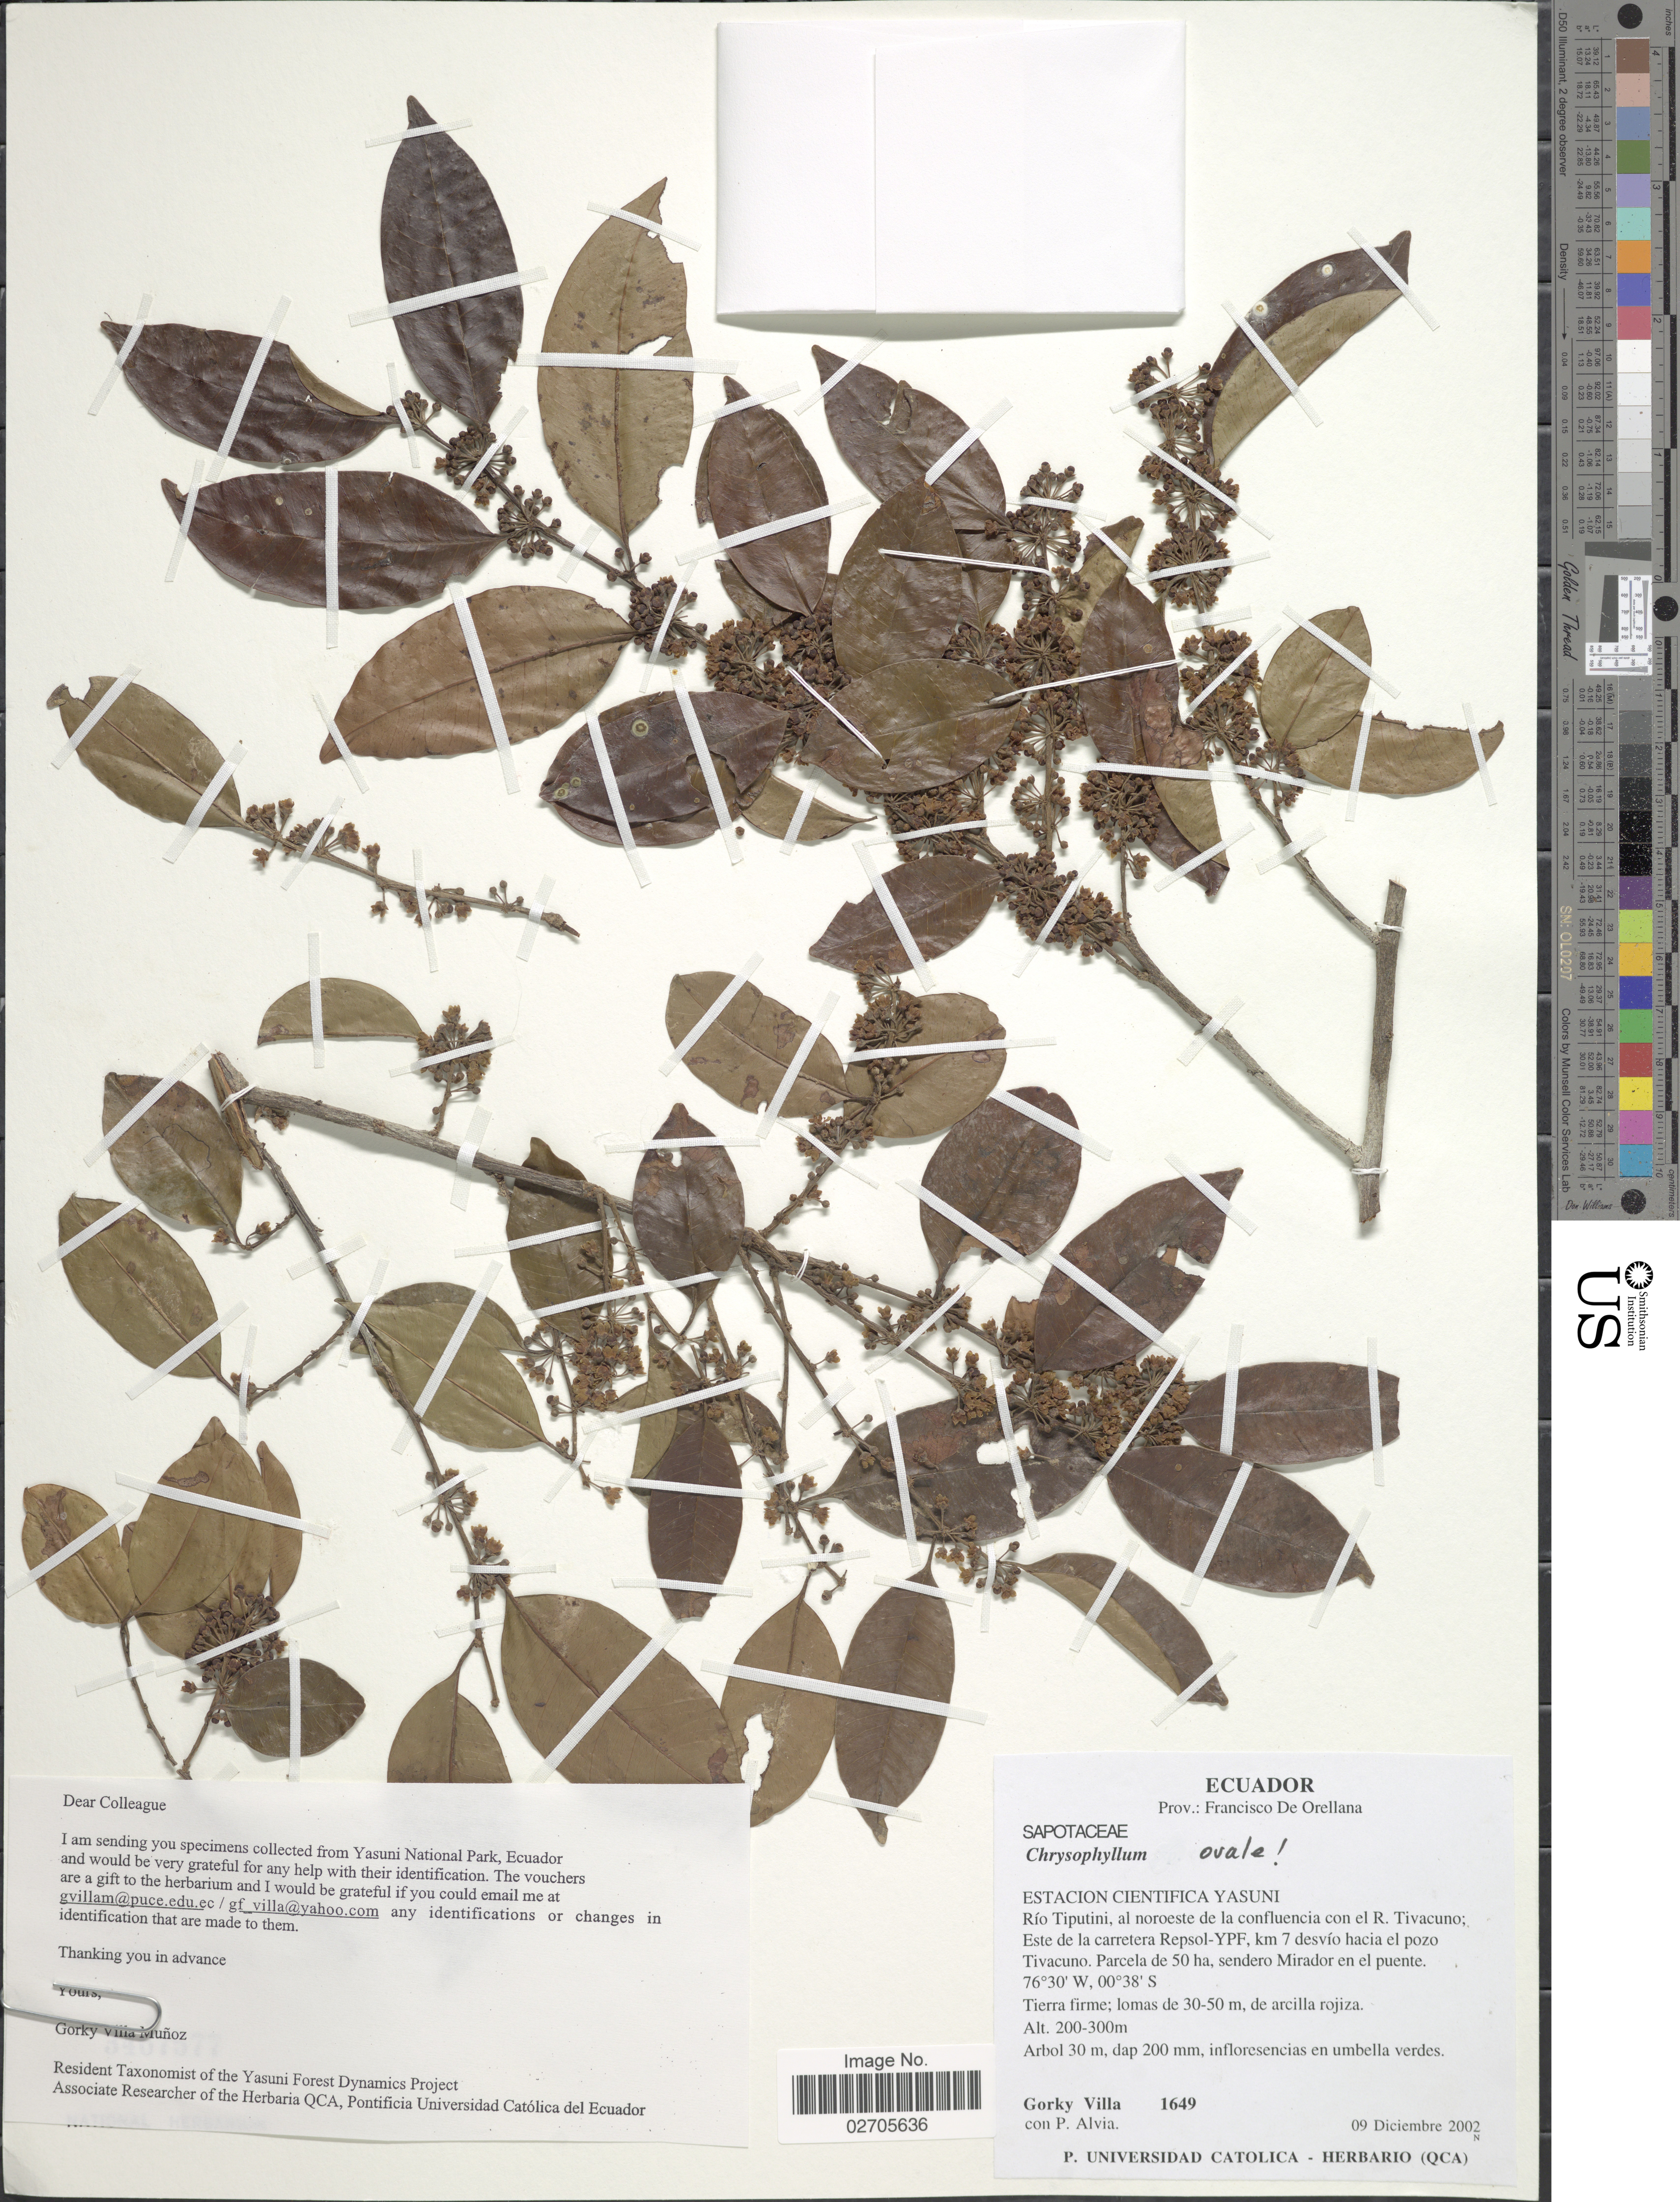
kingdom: Plantae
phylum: Tracheophyta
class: Magnoliopsida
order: Ericales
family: Sapotaceae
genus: Chrysophyllum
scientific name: Chrysophyllum ovale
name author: Rusby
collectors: G. Villa & P. Alvia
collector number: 1649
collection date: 2002-12-09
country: Ecuador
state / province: Orellana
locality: Prov.: Francisco De Orellana, Estacion Cientifica Yasuni, Río Tiputini, al noroeste de la confluencia con el R. Tivacuno; Este de la carretera Repsol-YPF, km 7 desvío hacia el pozo Tivacuno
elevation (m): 200